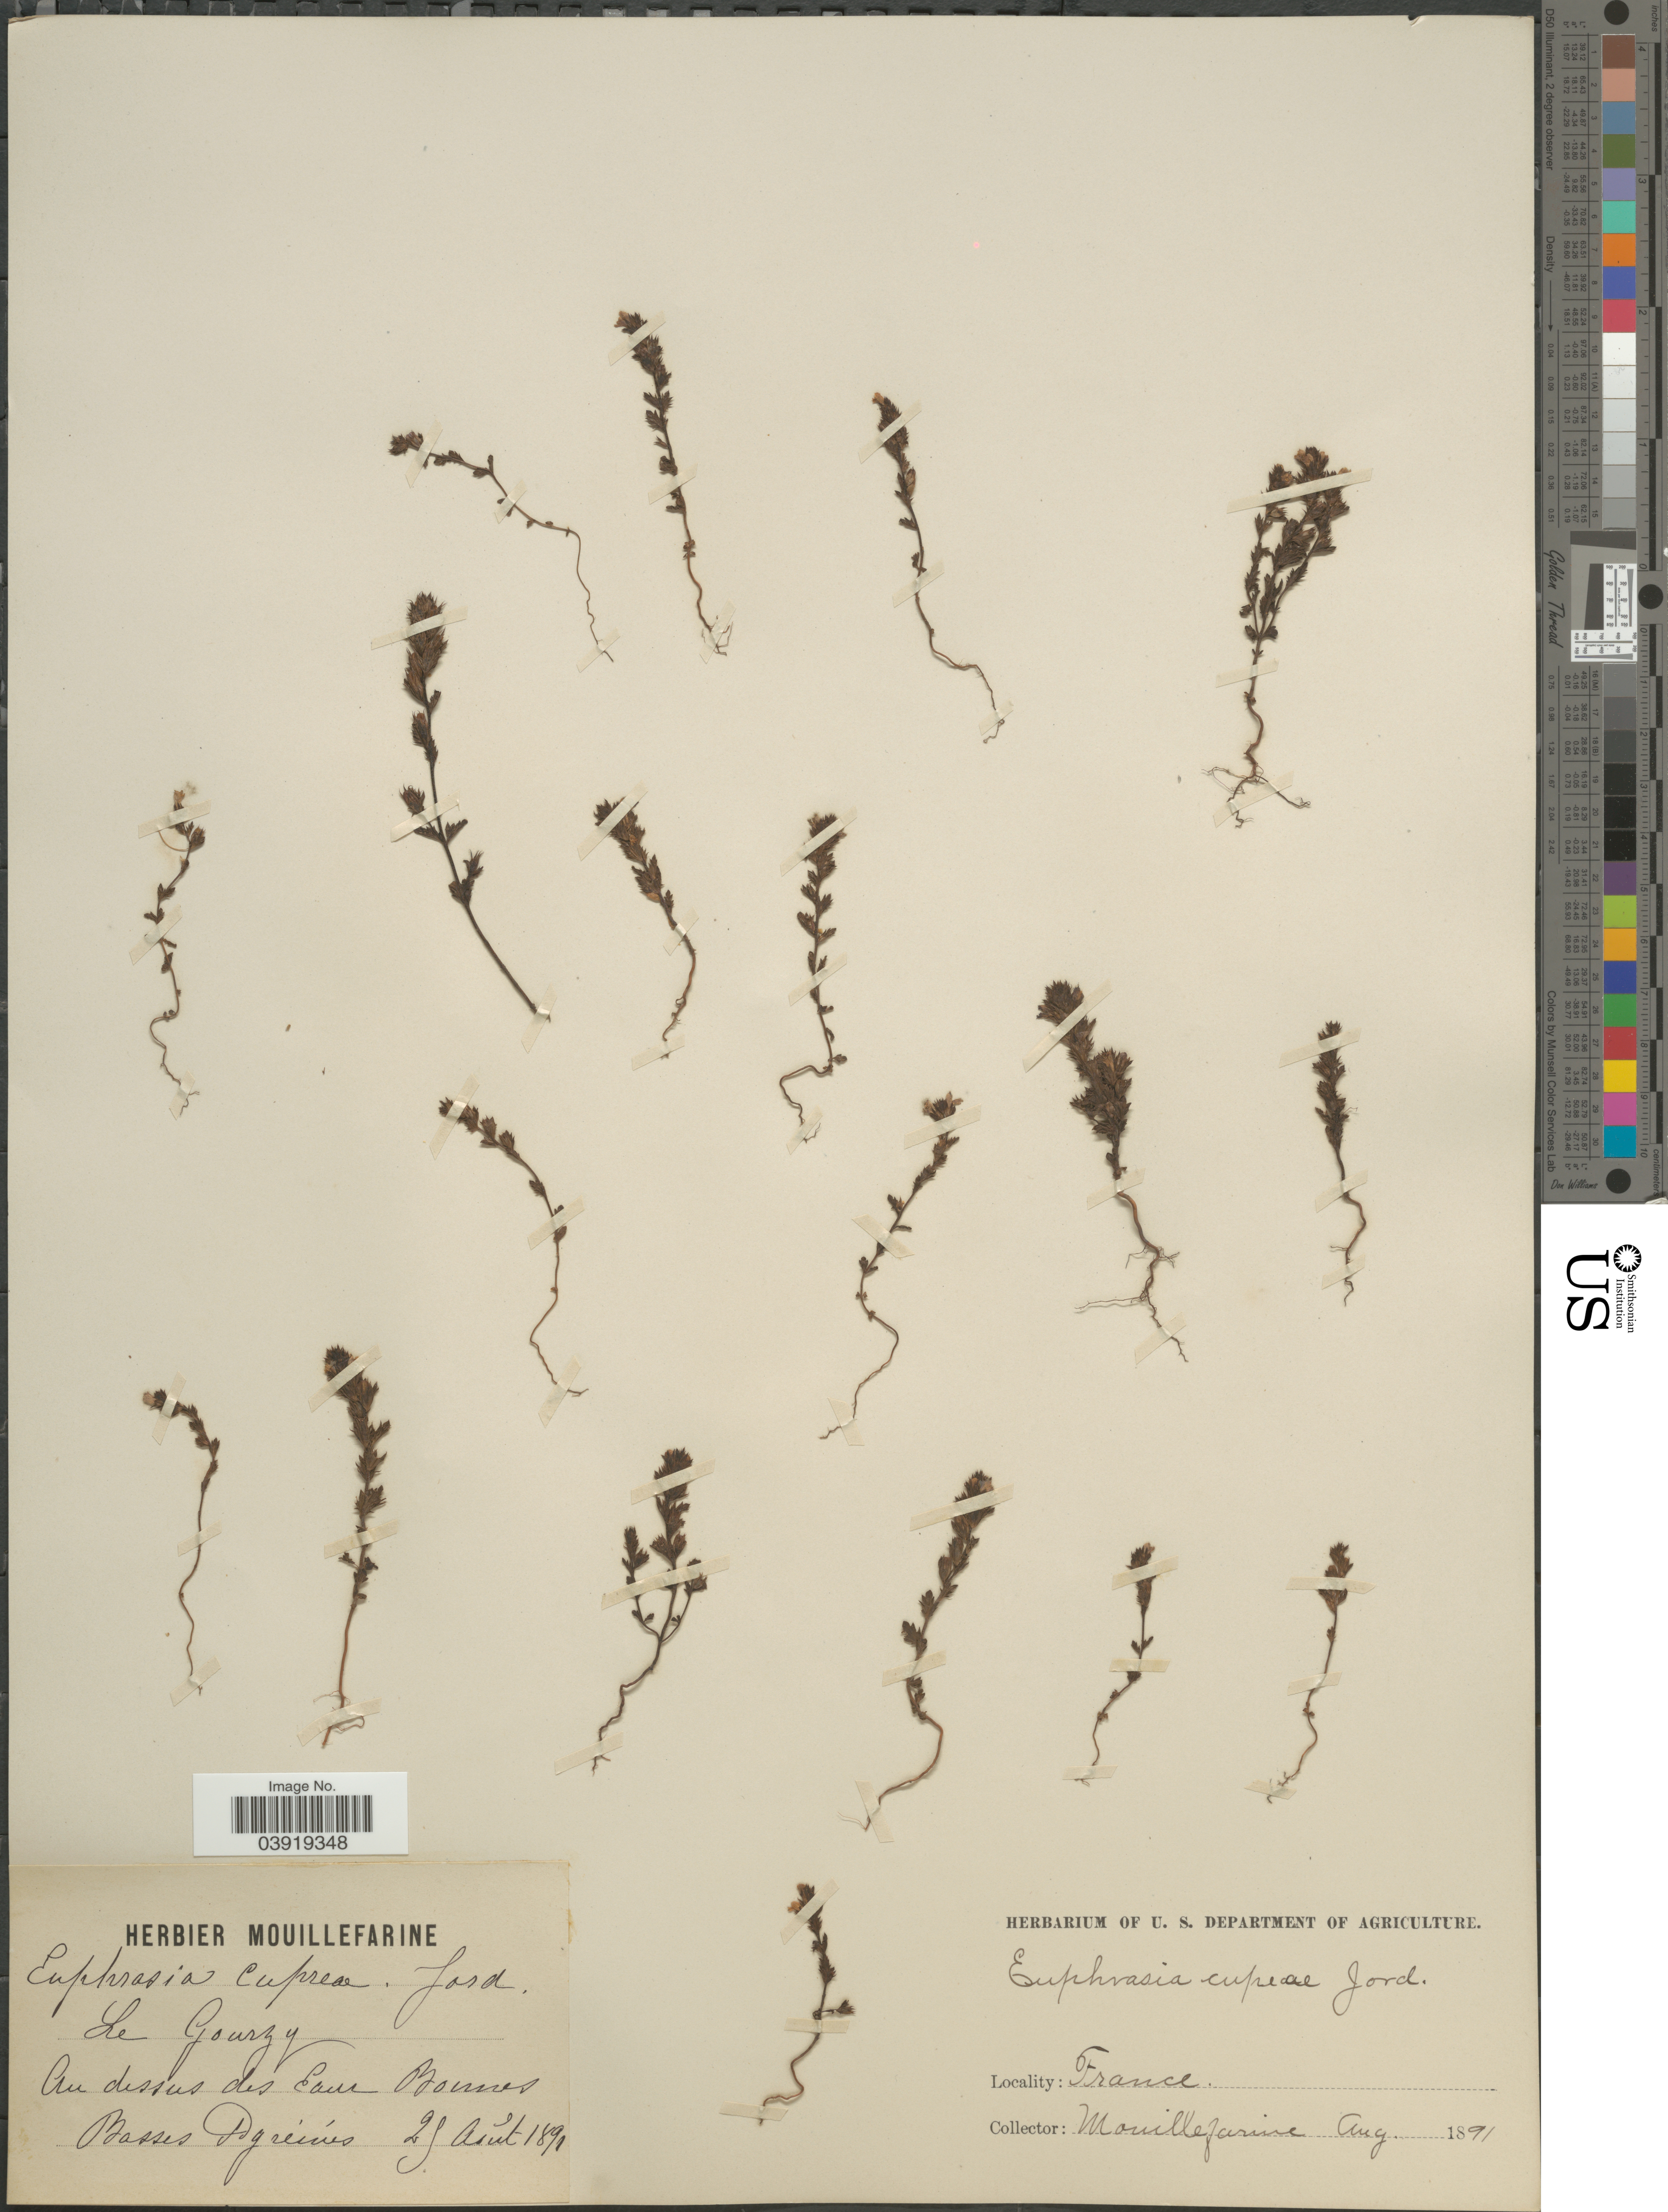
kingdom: Plantae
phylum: Tracheophyta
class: Magnoliopsida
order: Lamiales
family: Orobanchaceae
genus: Euphrasia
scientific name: Euphrasia cuprea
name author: Jord.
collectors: A. Mouillefarine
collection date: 1891-08-25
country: France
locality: Au dessus des Eaux-BonnesBasses-Pyrenees.